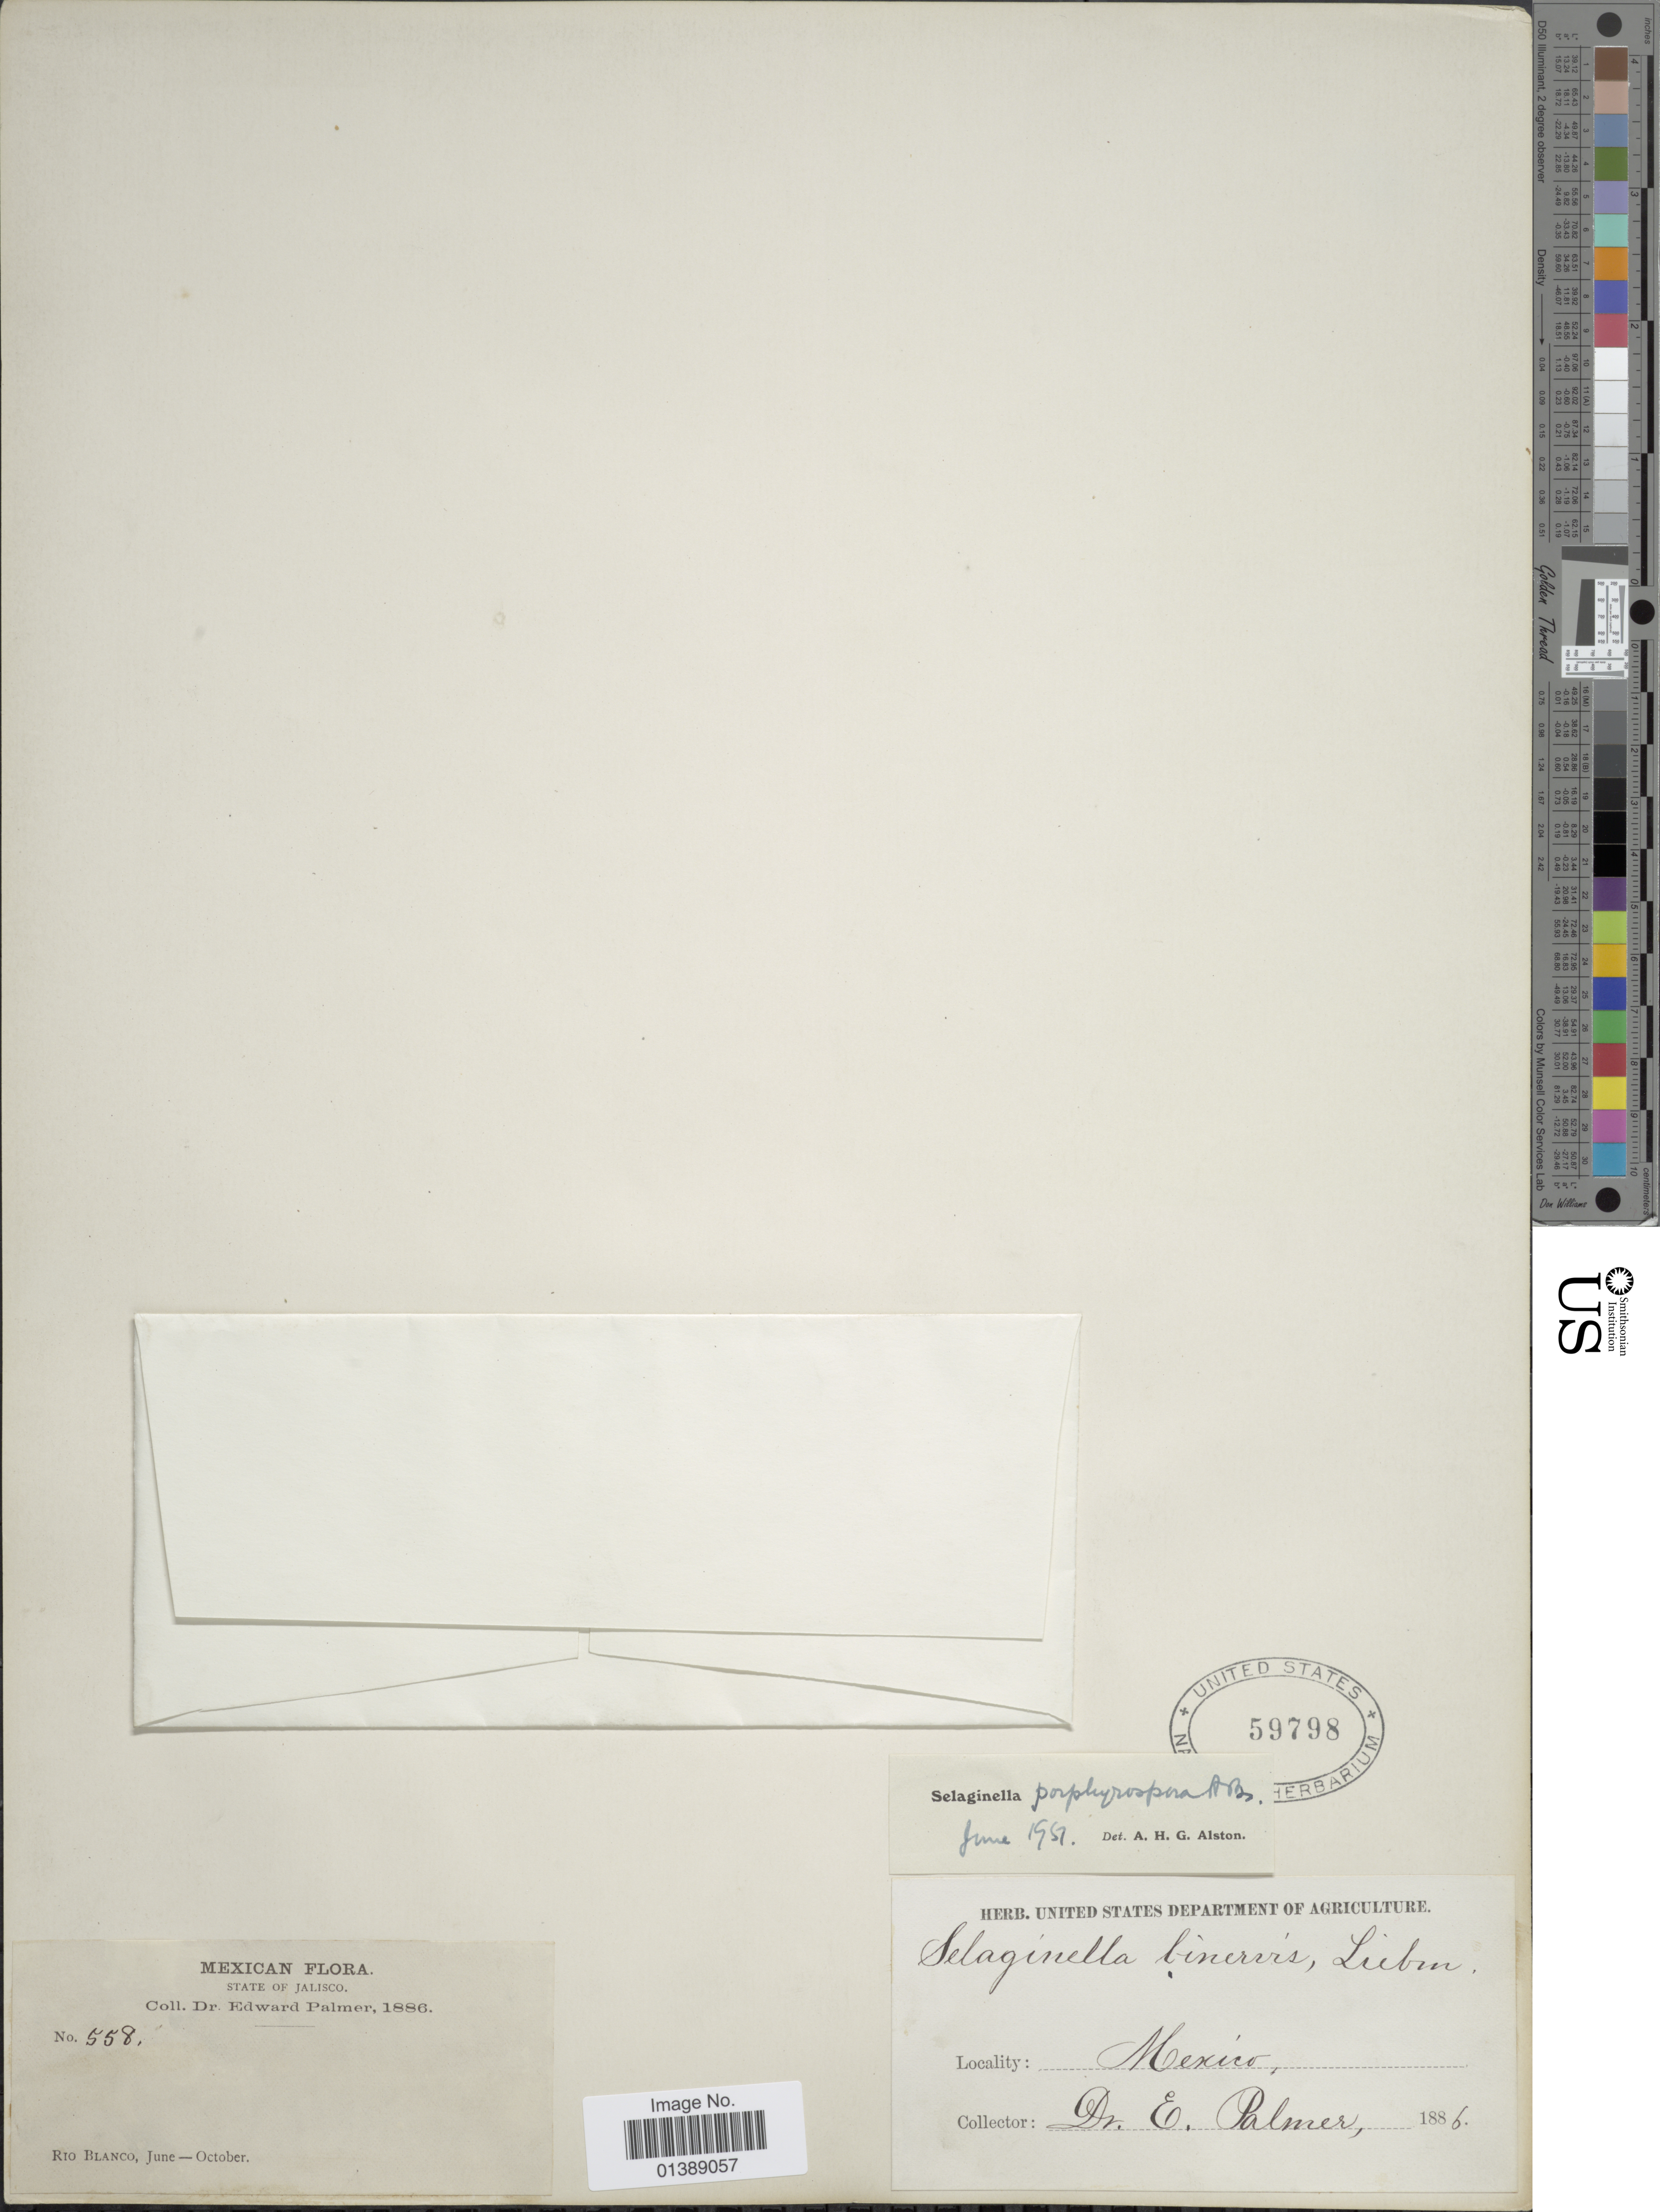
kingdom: Plantae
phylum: Tracheophyta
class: Lycopodiopsida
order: Selaginellales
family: Selaginellaceae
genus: Selaginella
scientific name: Selaginella porphyrospora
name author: A. Braun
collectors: E. Palmer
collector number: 558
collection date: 1886-06/1886-10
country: Mexico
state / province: Jalisco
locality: Rio Blanco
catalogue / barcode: US 59798